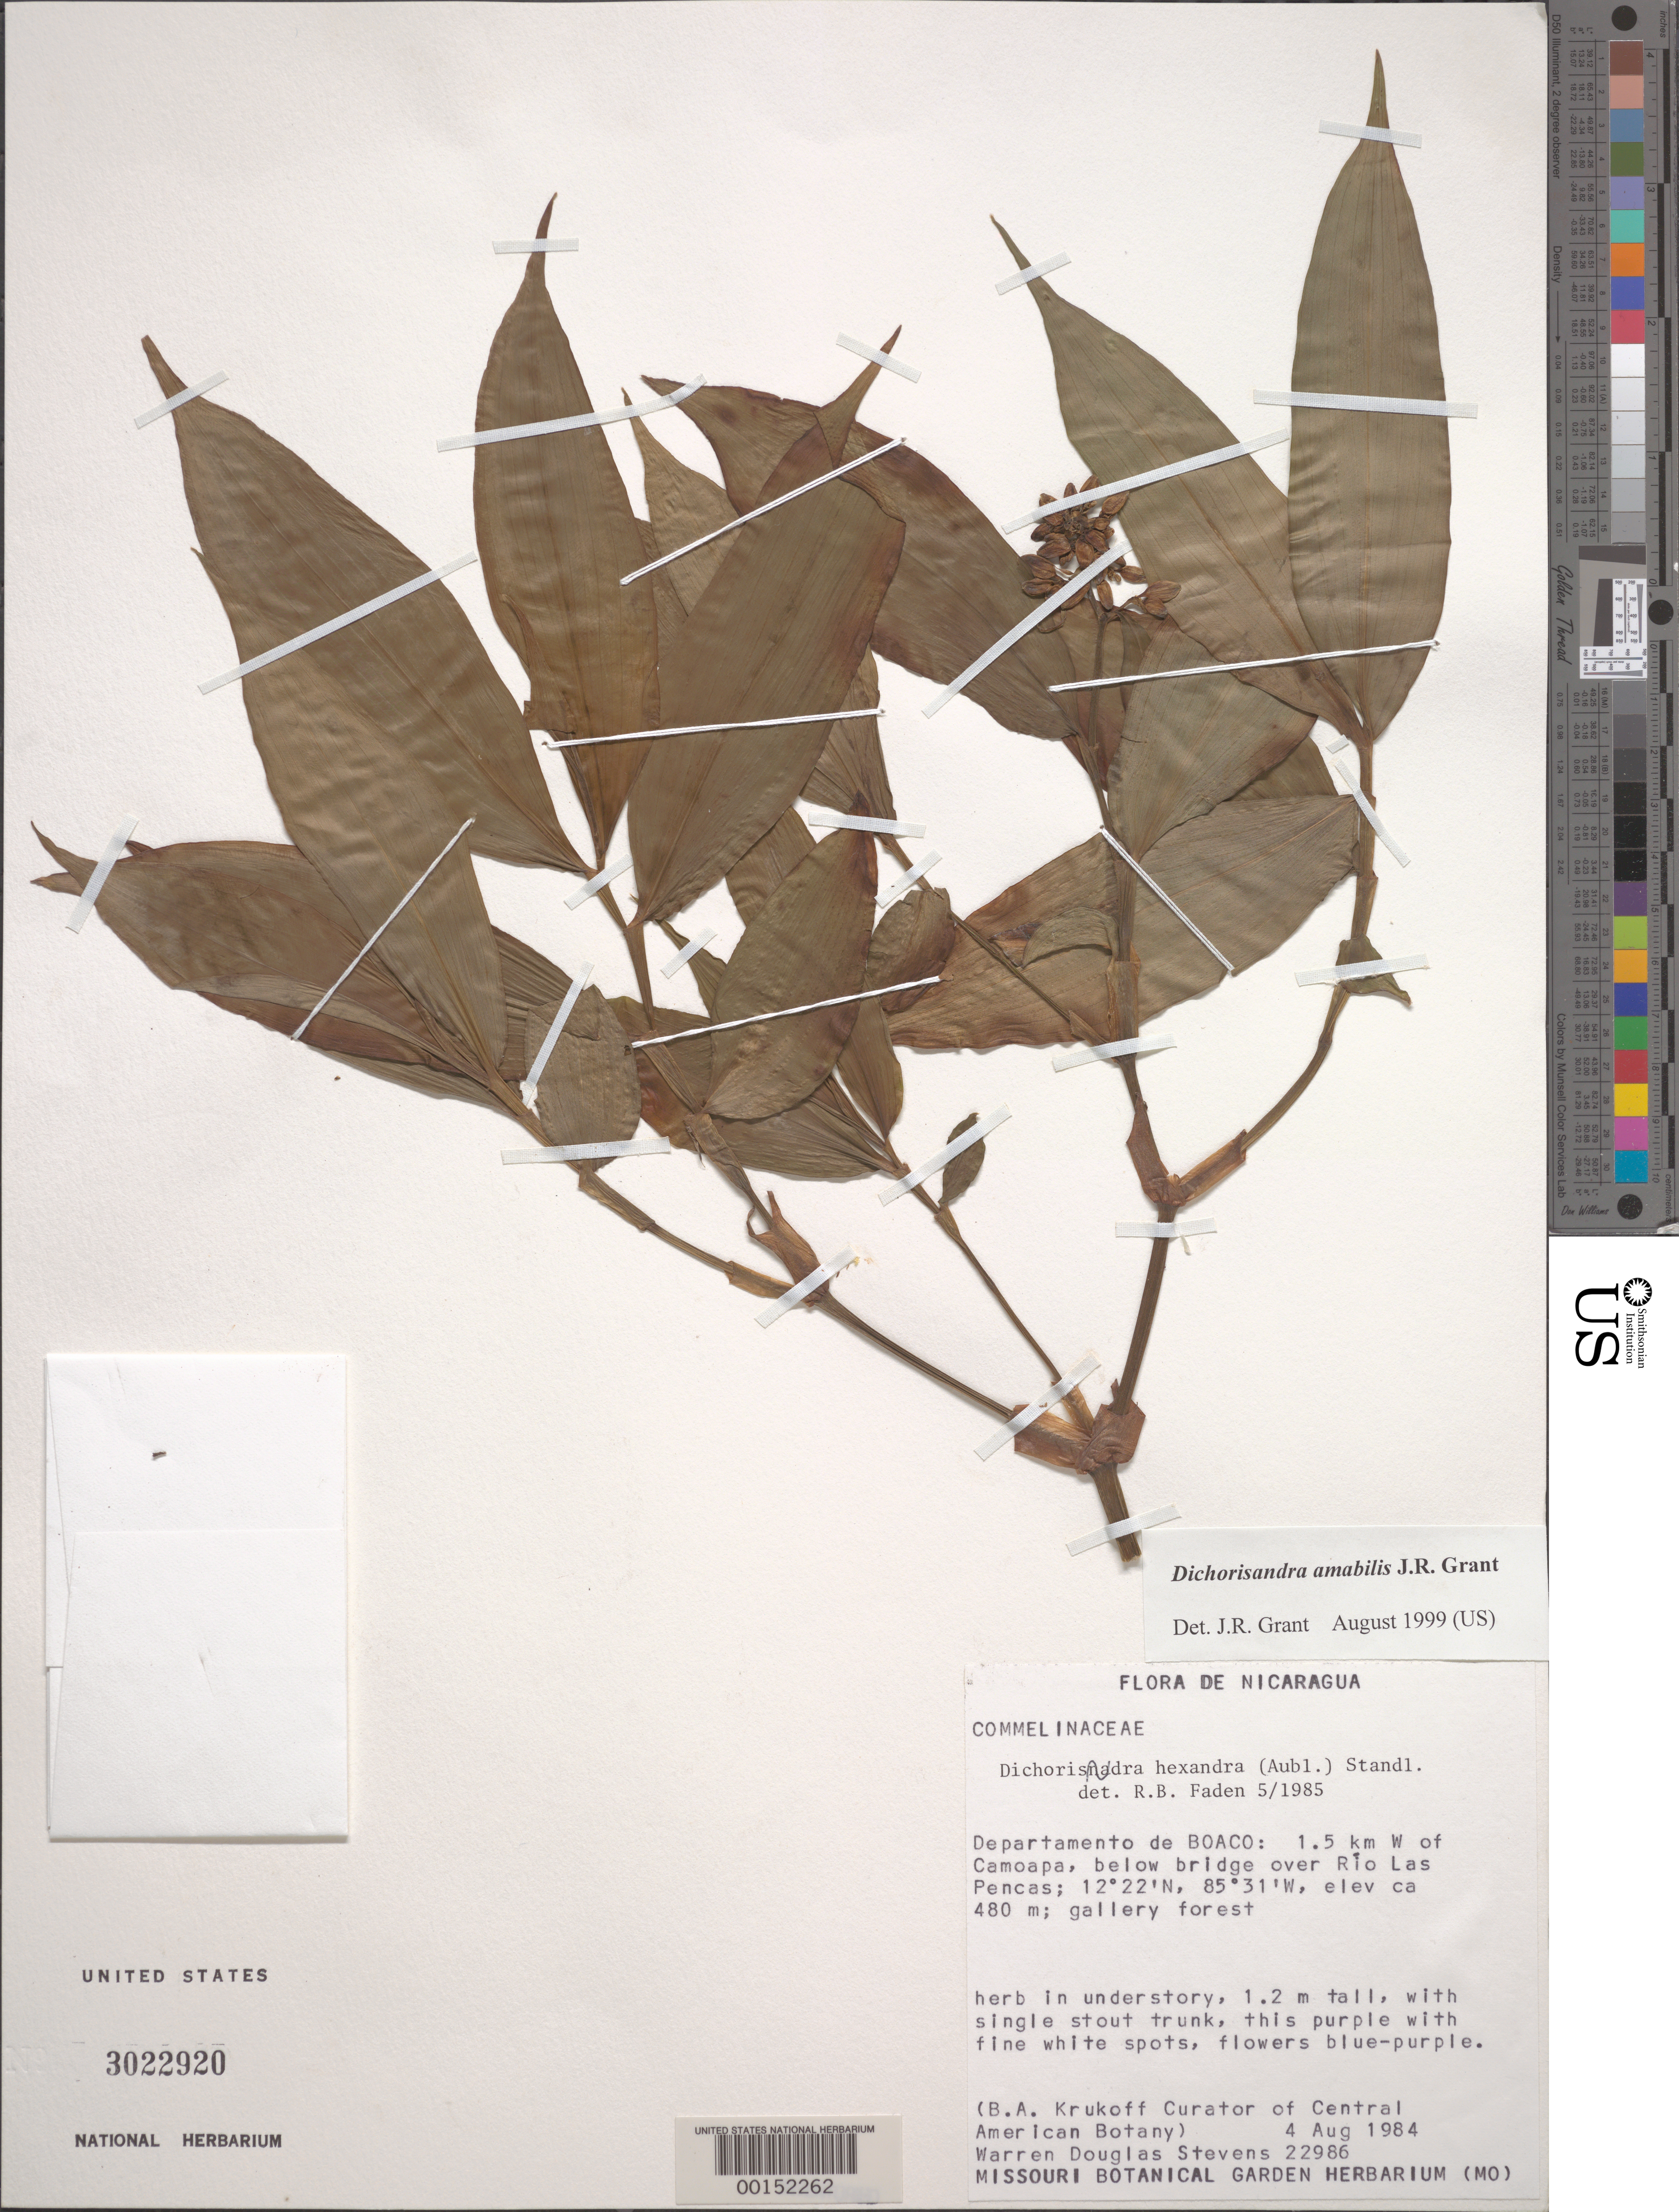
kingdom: Plantae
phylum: Tracheophyta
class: Liliopsida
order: Commelinales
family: Commelinaceae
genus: Dichorisandra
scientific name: Dichorisandra hexandra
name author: (Aubl.) Standl.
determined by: Faden, Robert B., (US), Smithsonian Institution - National Museum of Natural History (UNITED STATES)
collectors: B. A. Krukoff & W. D. Stevens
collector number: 22986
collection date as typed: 04 Aug 1984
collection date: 1984-08-04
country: Nicaragua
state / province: Boaco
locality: W of camoapa, rio las pencas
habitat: Understory, gallery forest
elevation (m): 480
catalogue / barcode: US 3022920